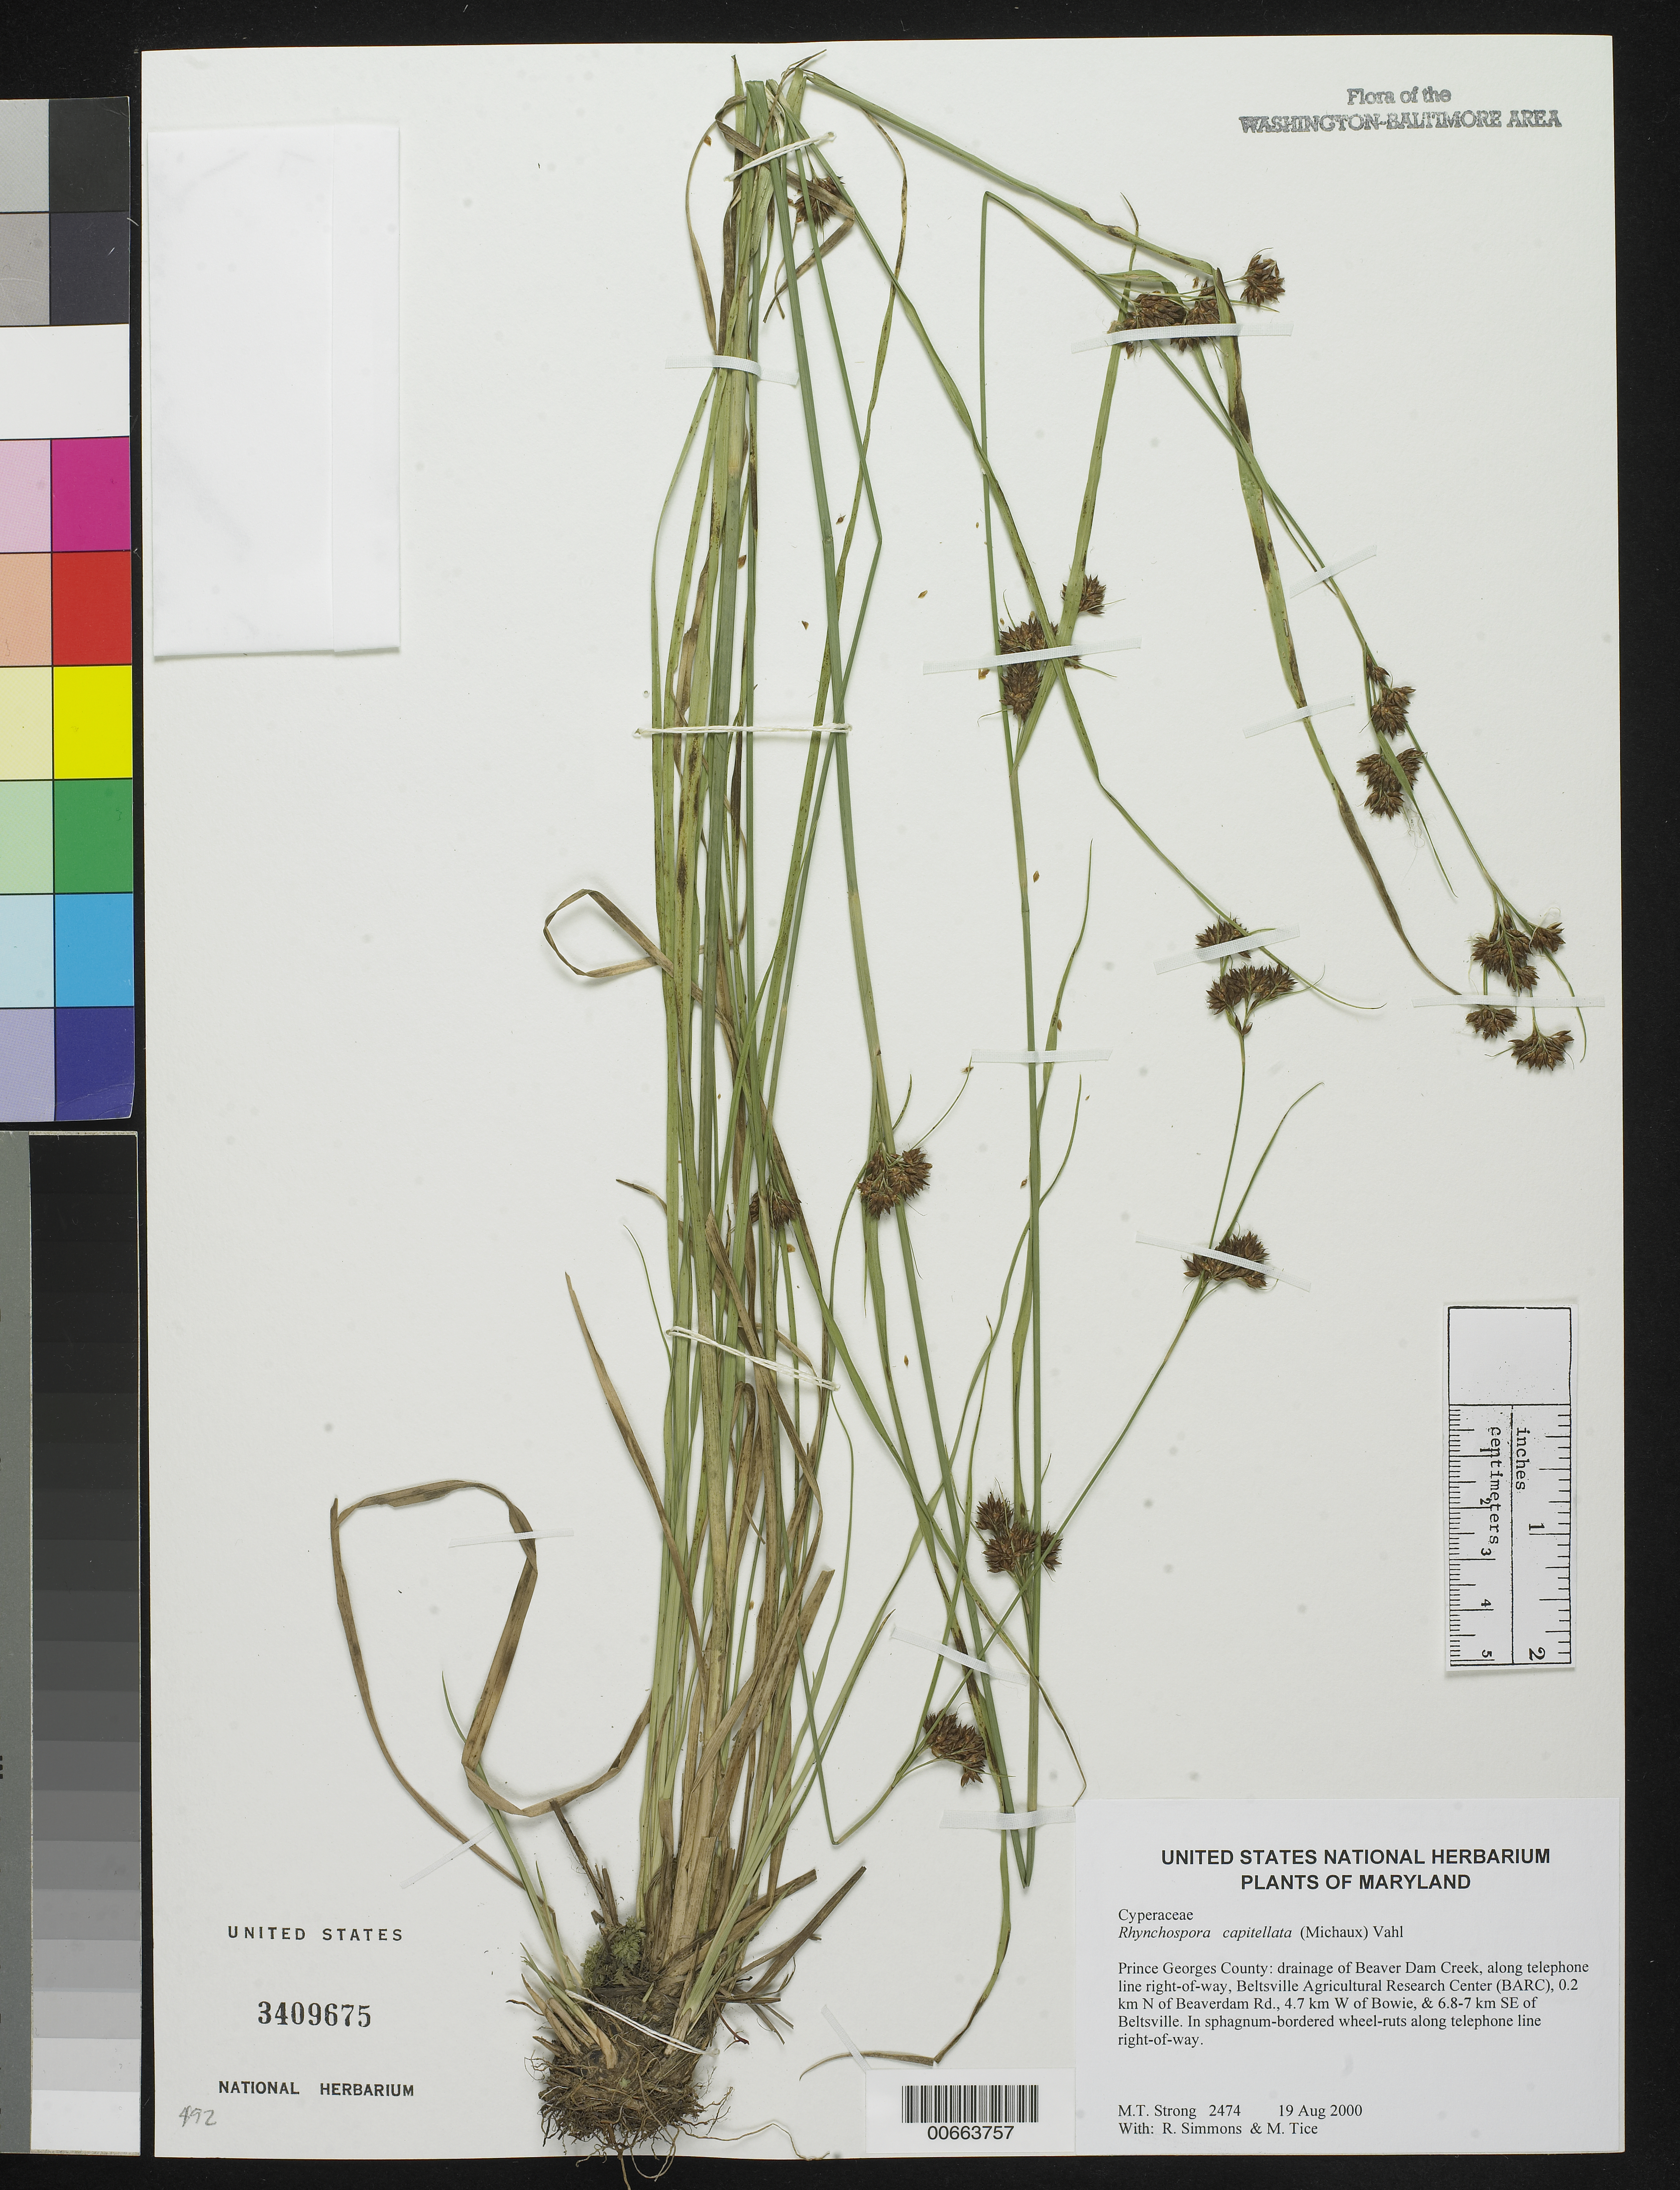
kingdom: Plantae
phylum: Tracheophyta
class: Liliopsida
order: Poales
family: Cyperaceae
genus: Rhynchospora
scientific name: Rhynchospora capitellata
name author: (Michx.) Vahl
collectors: M. T. Strong, R. Simmons & M. Tice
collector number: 2474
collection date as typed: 19 Aug 2000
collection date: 2000-08-19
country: United States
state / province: Maryland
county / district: Prince George's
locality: Drainage of Beaver Dam Creek, along telephone line right-of-way, Beltsville Agricultural Research Center (BARC), 0.2 km N of Beaverdam Rd., 4.7 km W of Bowie, & 6.8-7 km SE of Beltsville.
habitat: In sphagnum-bordered wheel-ruts along telephone line right-of-way.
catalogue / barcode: US 3409675